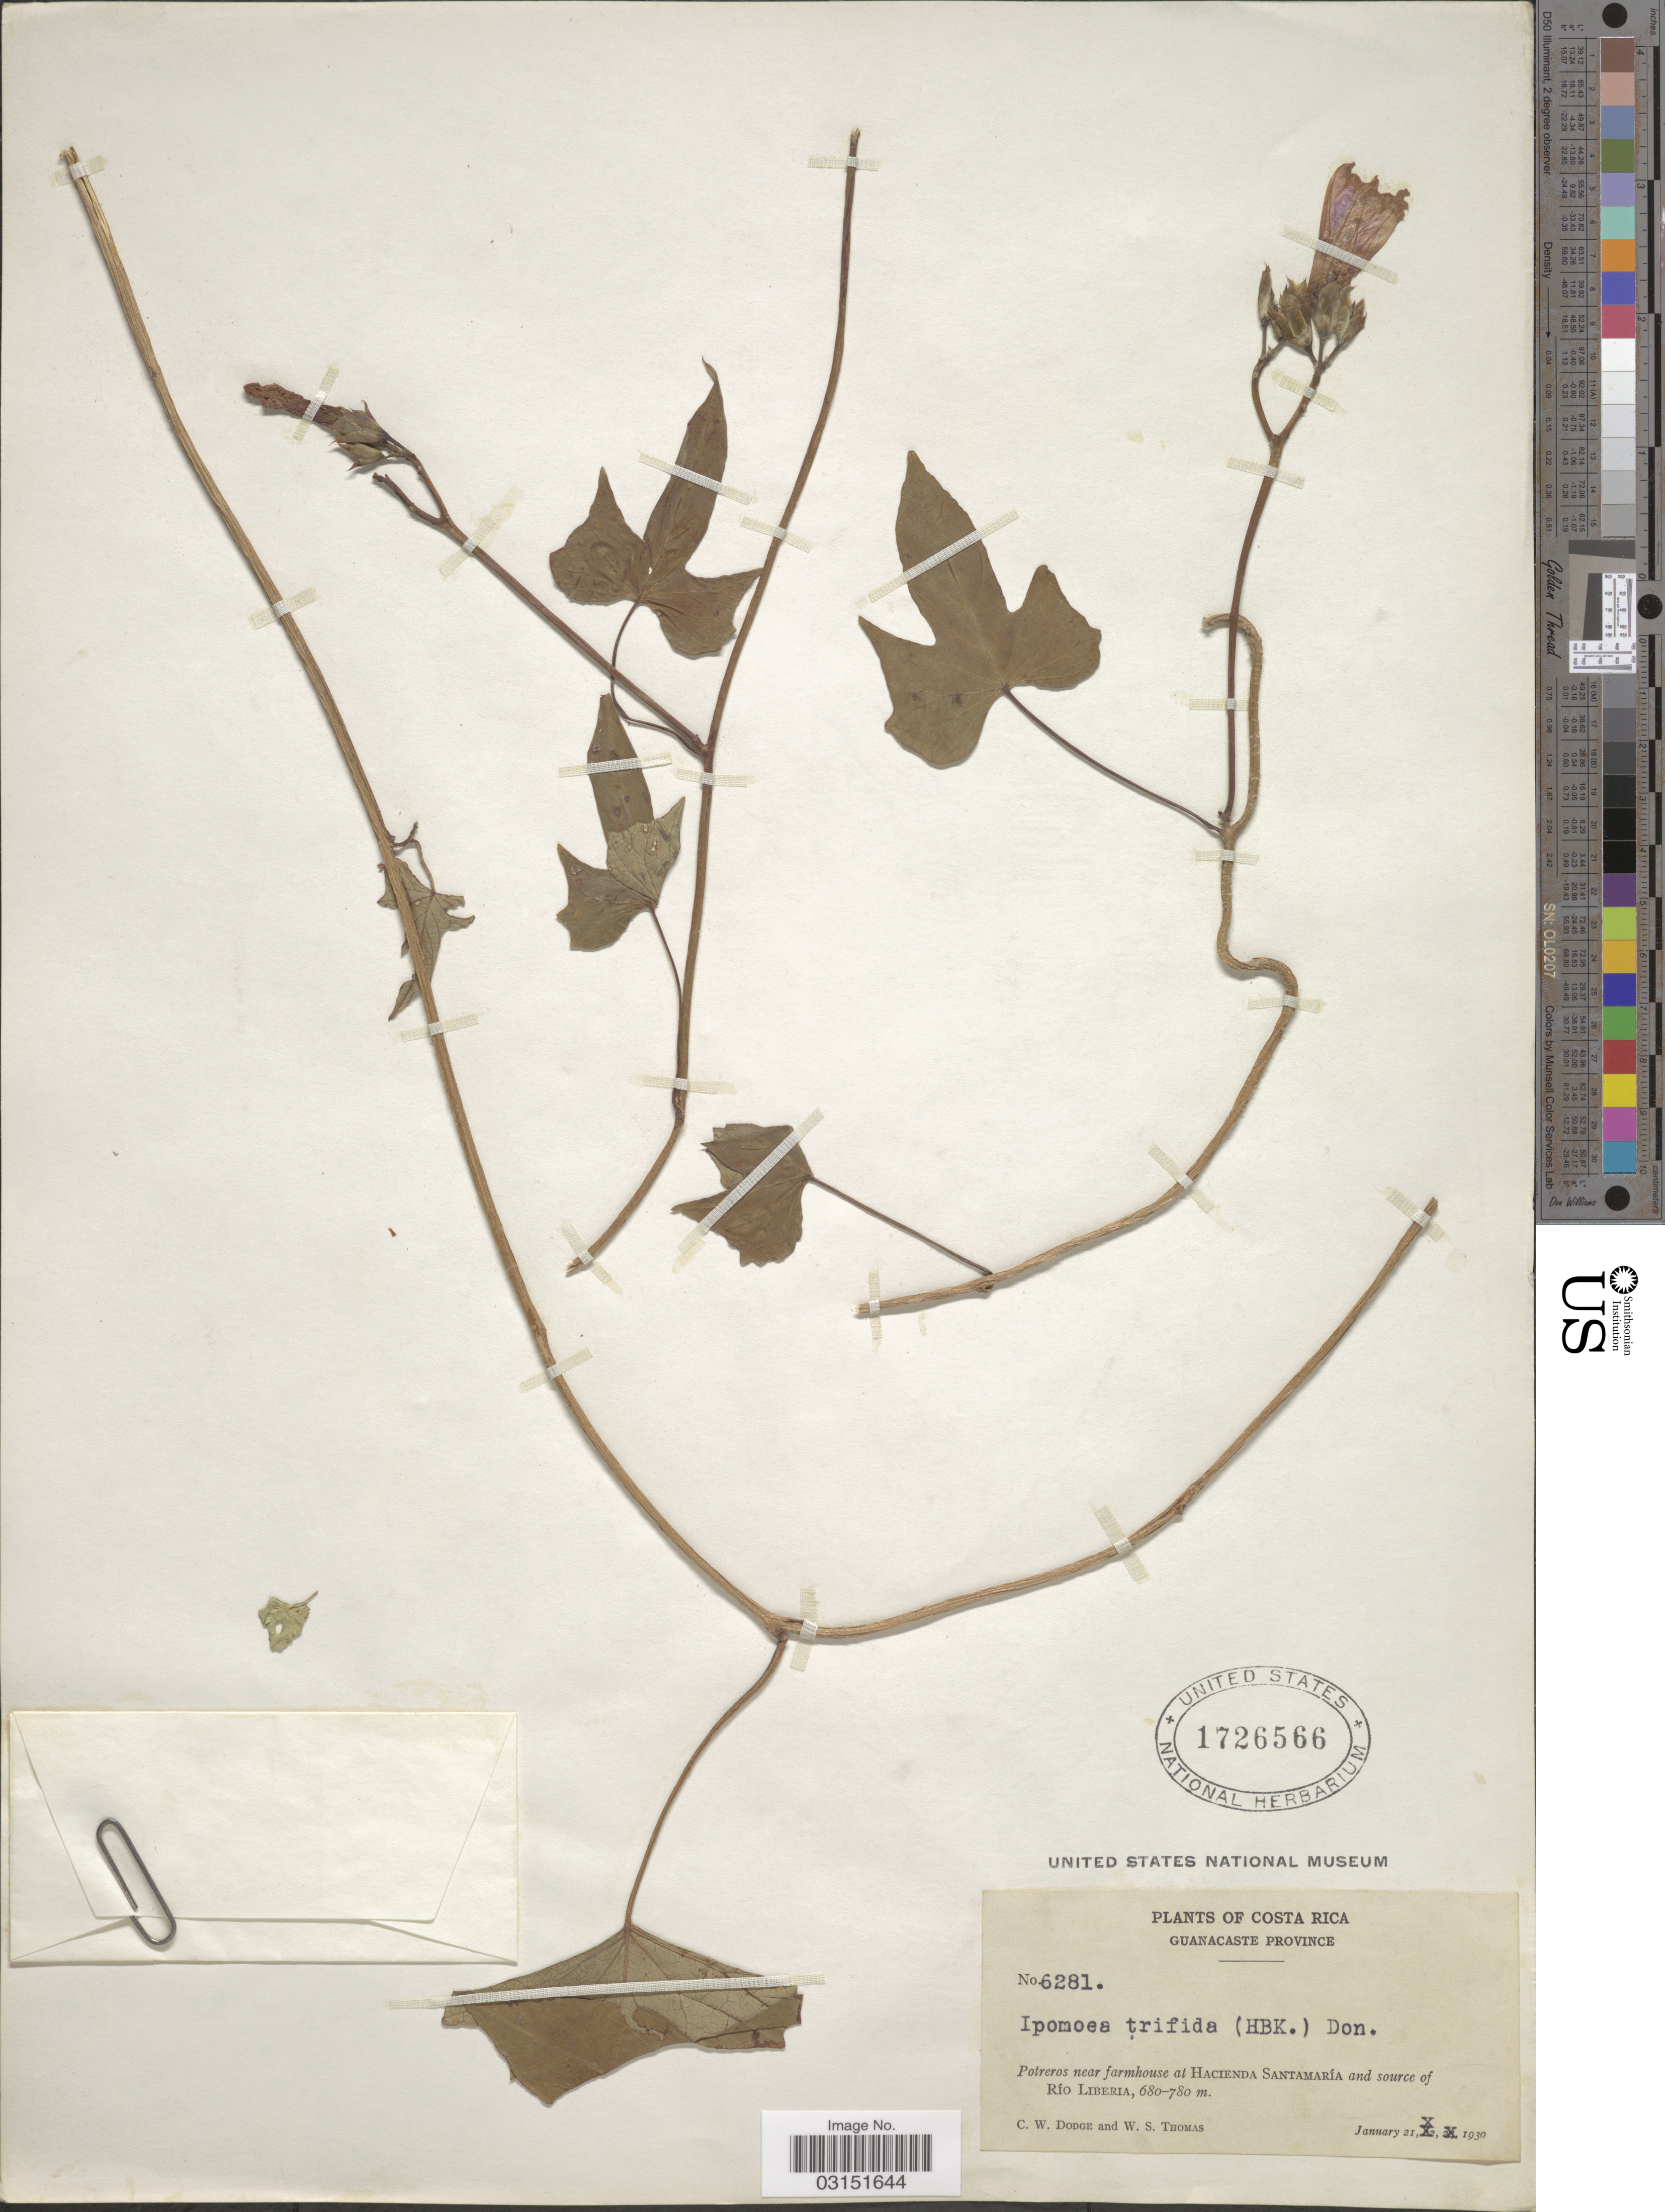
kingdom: Plantae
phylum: Tracheophyta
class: Magnoliopsida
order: Solanales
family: Convolvulaceae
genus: Ipomoea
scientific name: Ipomoea trifida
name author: (Kunth) G. Don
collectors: C. Dodge & W. S. Thomas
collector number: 6281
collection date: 1930-01-21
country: Costa Rica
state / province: Guanacaste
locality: Potreros near farmhouse at Hacienda Santamaría and source of Río Liberia.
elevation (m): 680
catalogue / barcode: US 1726566